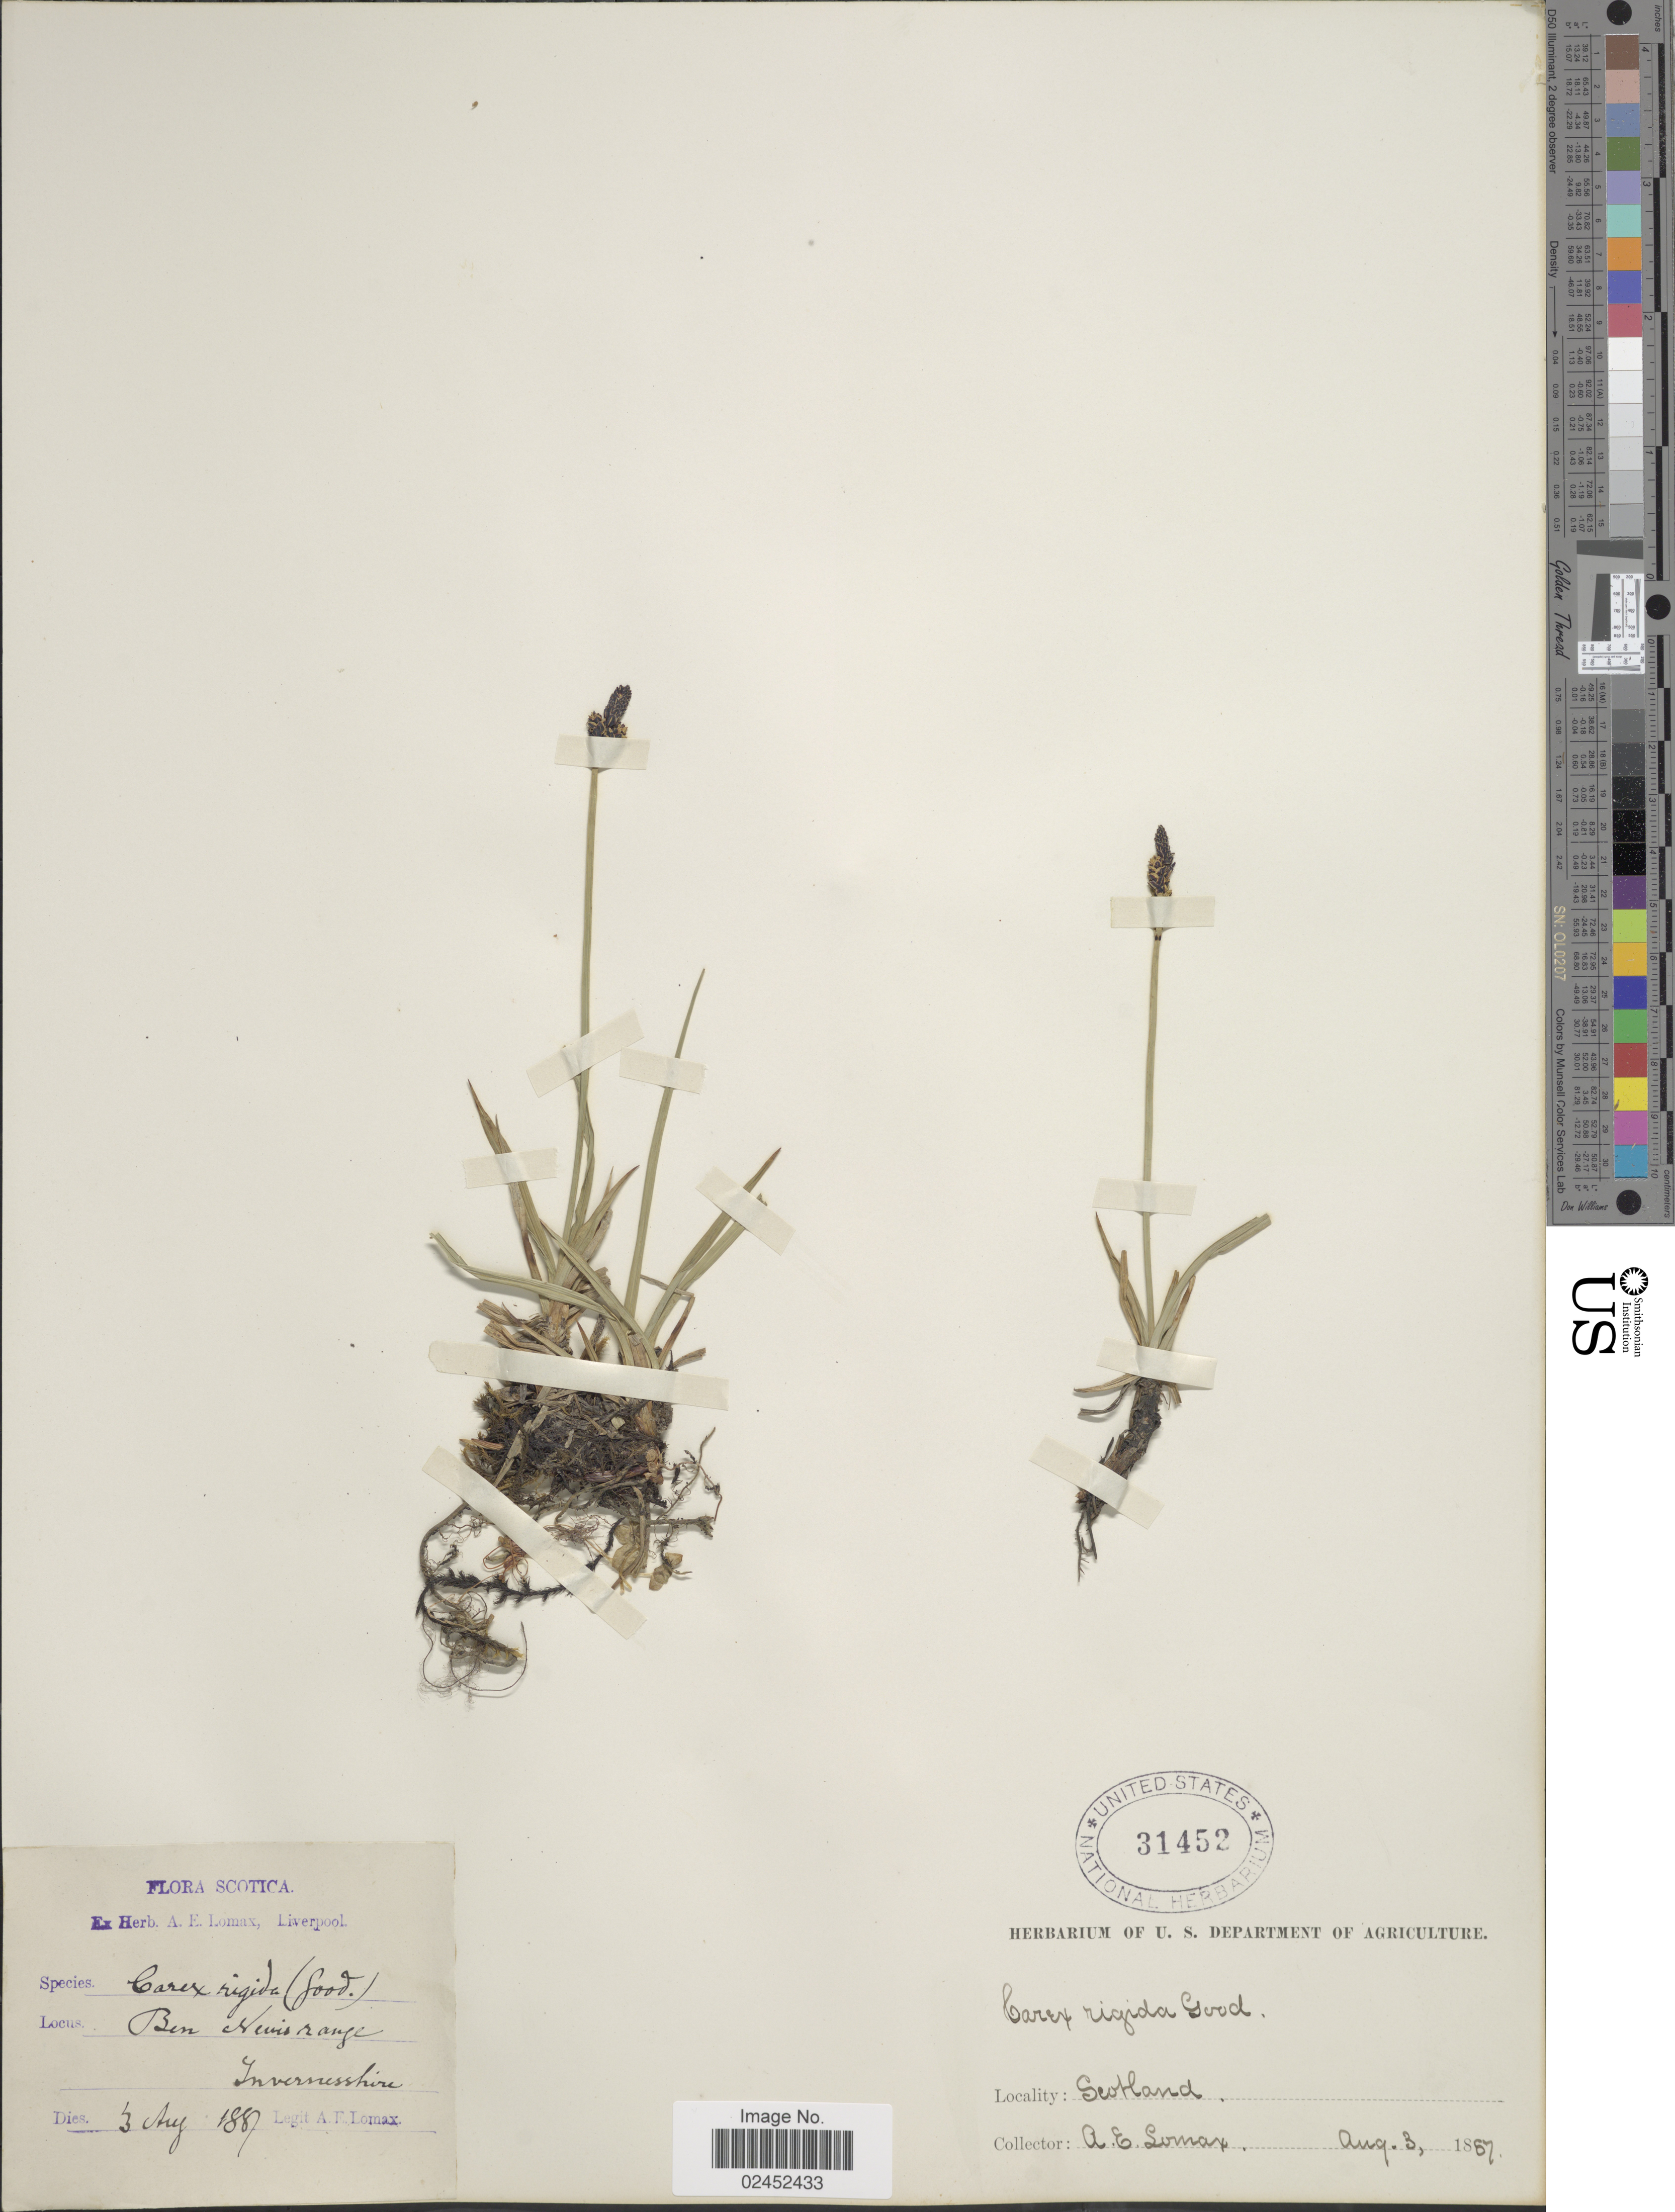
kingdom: Plantae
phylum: Tracheophyta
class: Liliopsida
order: Poales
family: Cyperaceae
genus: Carex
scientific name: Carex dacica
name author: Heuff.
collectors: A. Lomax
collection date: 1887-08-03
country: United Kingdom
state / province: Scotland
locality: Scotica. Ben Ne [illegible text] range. Invernesshire.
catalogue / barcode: US 31452